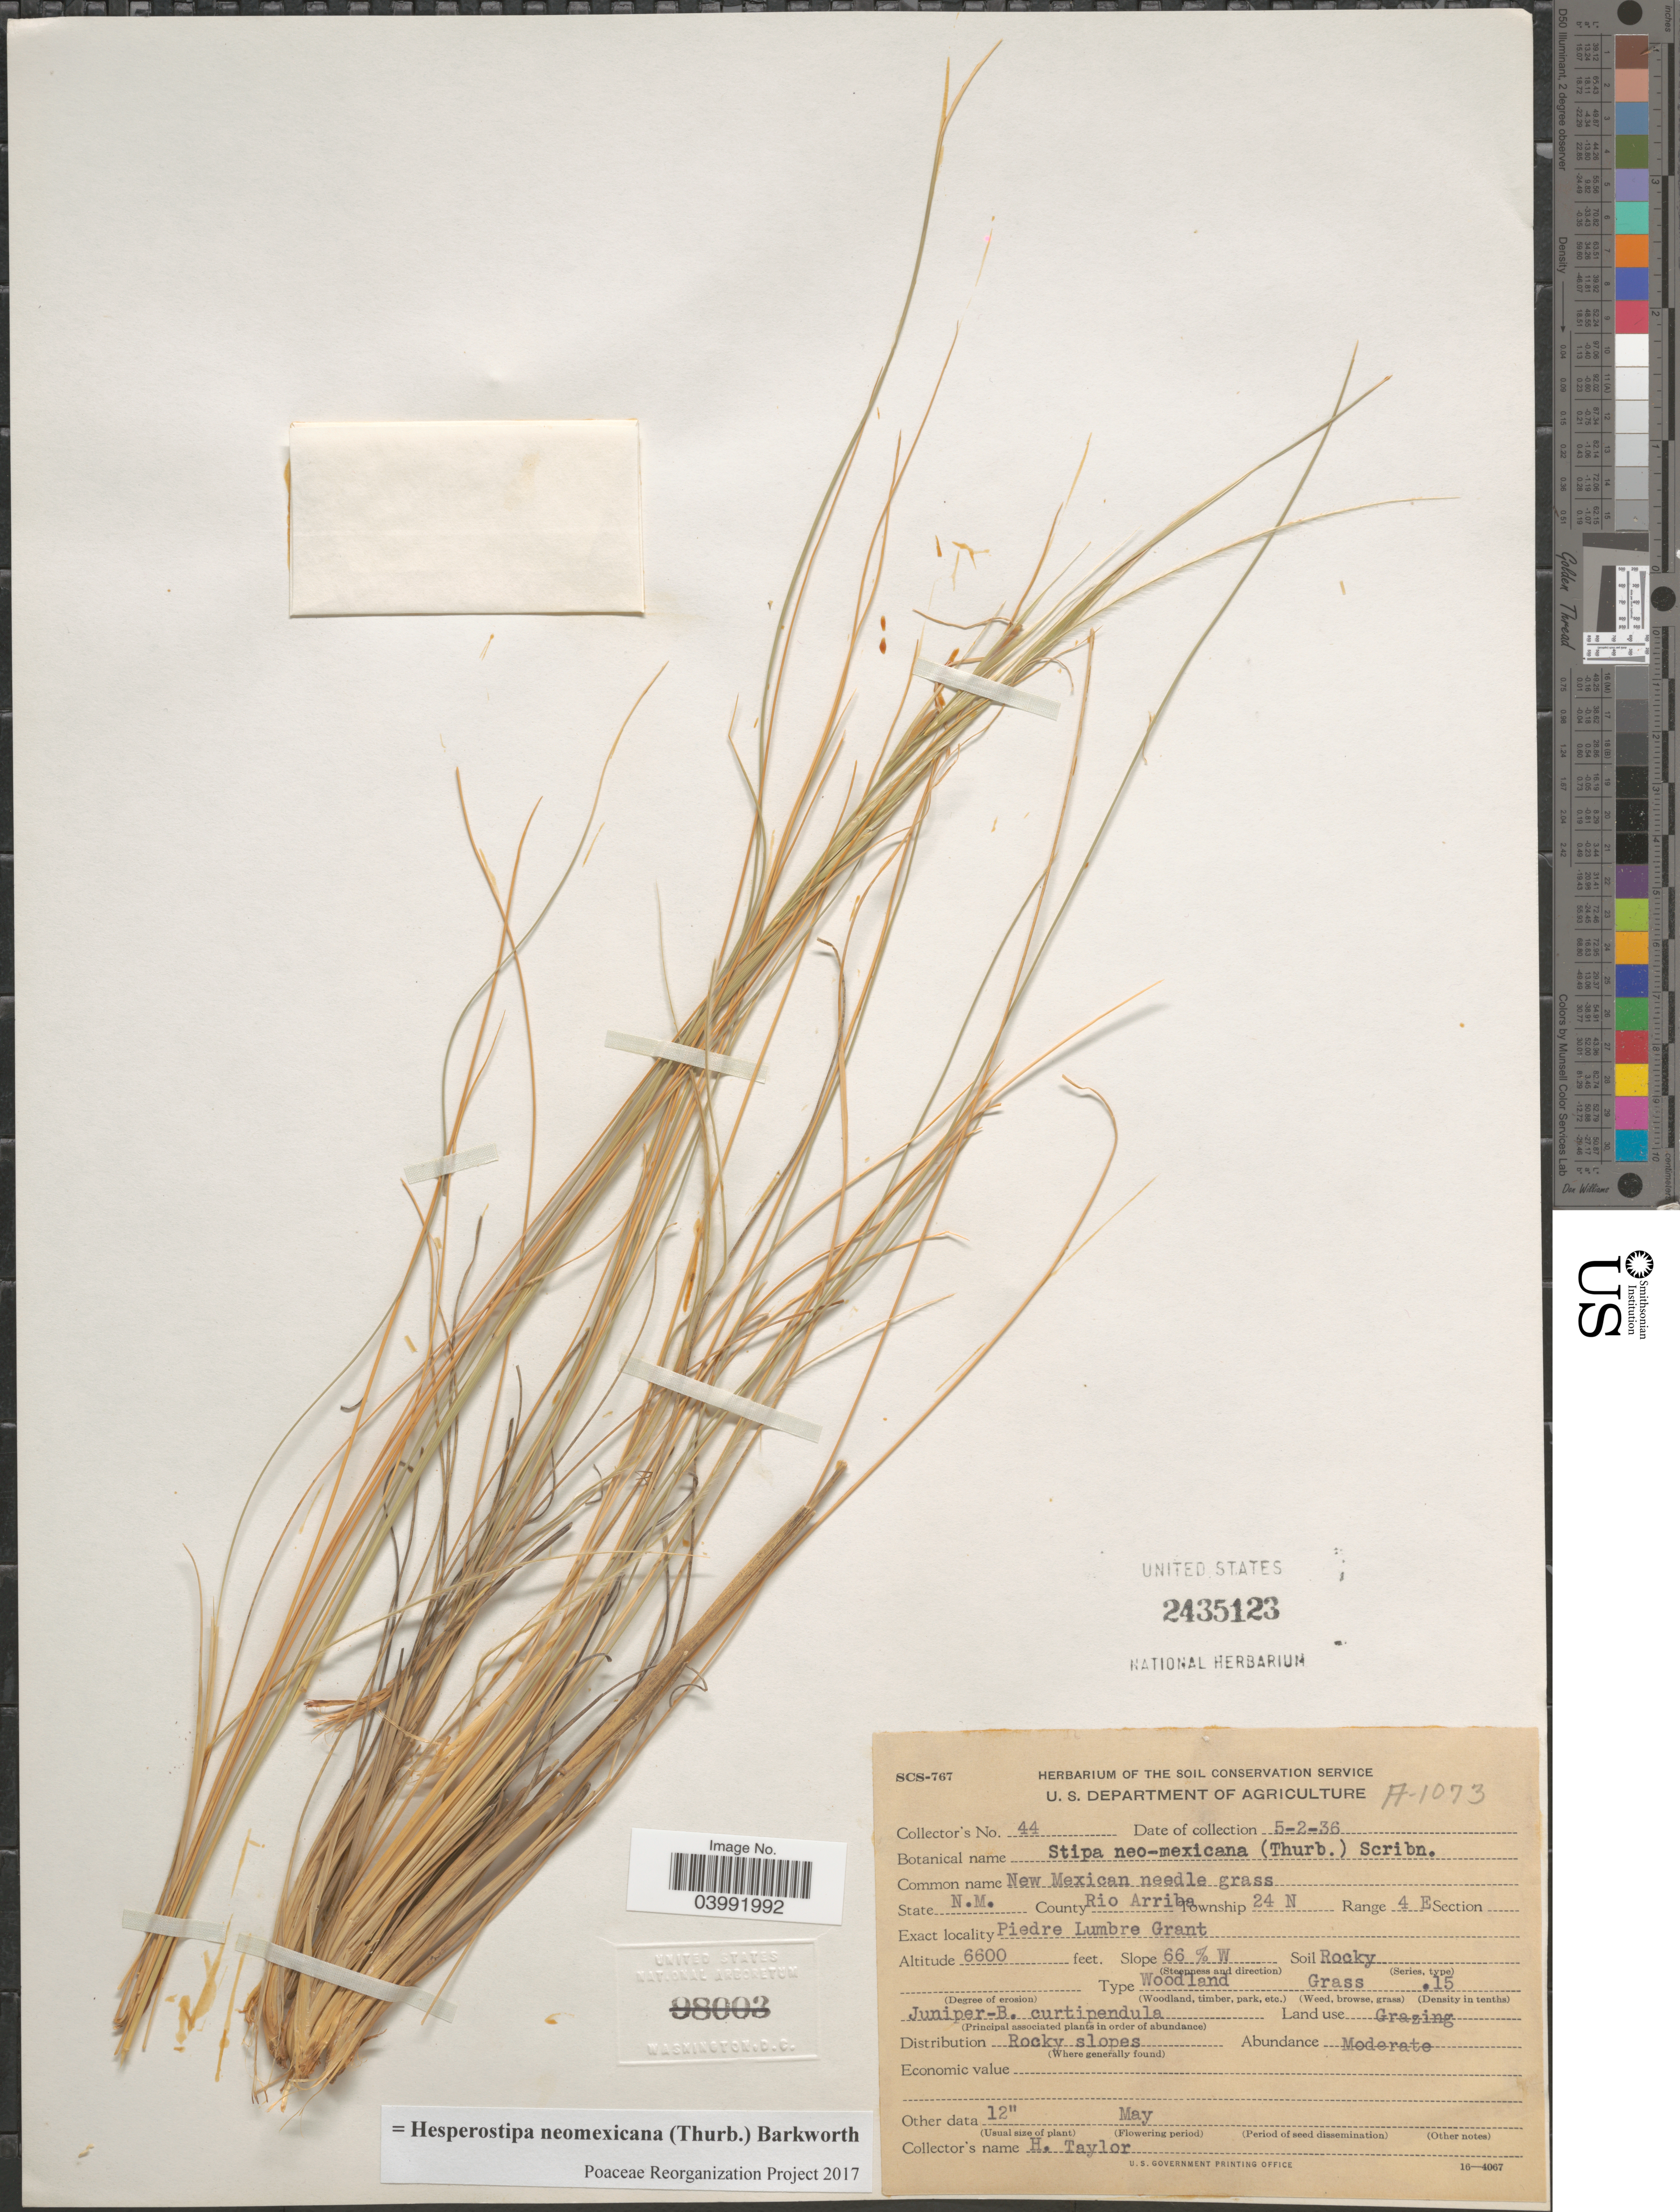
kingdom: Plantae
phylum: Tracheophyta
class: Liliopsida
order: Poales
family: Poaceae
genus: Hesperostipa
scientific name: Hesperostipa neomexicana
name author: (Thurb.) Barkworth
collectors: H. Taylor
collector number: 44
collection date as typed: Transcribed d/m/y: 2/5/36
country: United States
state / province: New Mexico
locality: County Rio Arriba Township 24 N Range 4 E. Piedre Lumbre Grant.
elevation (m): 2012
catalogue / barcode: US 2435123